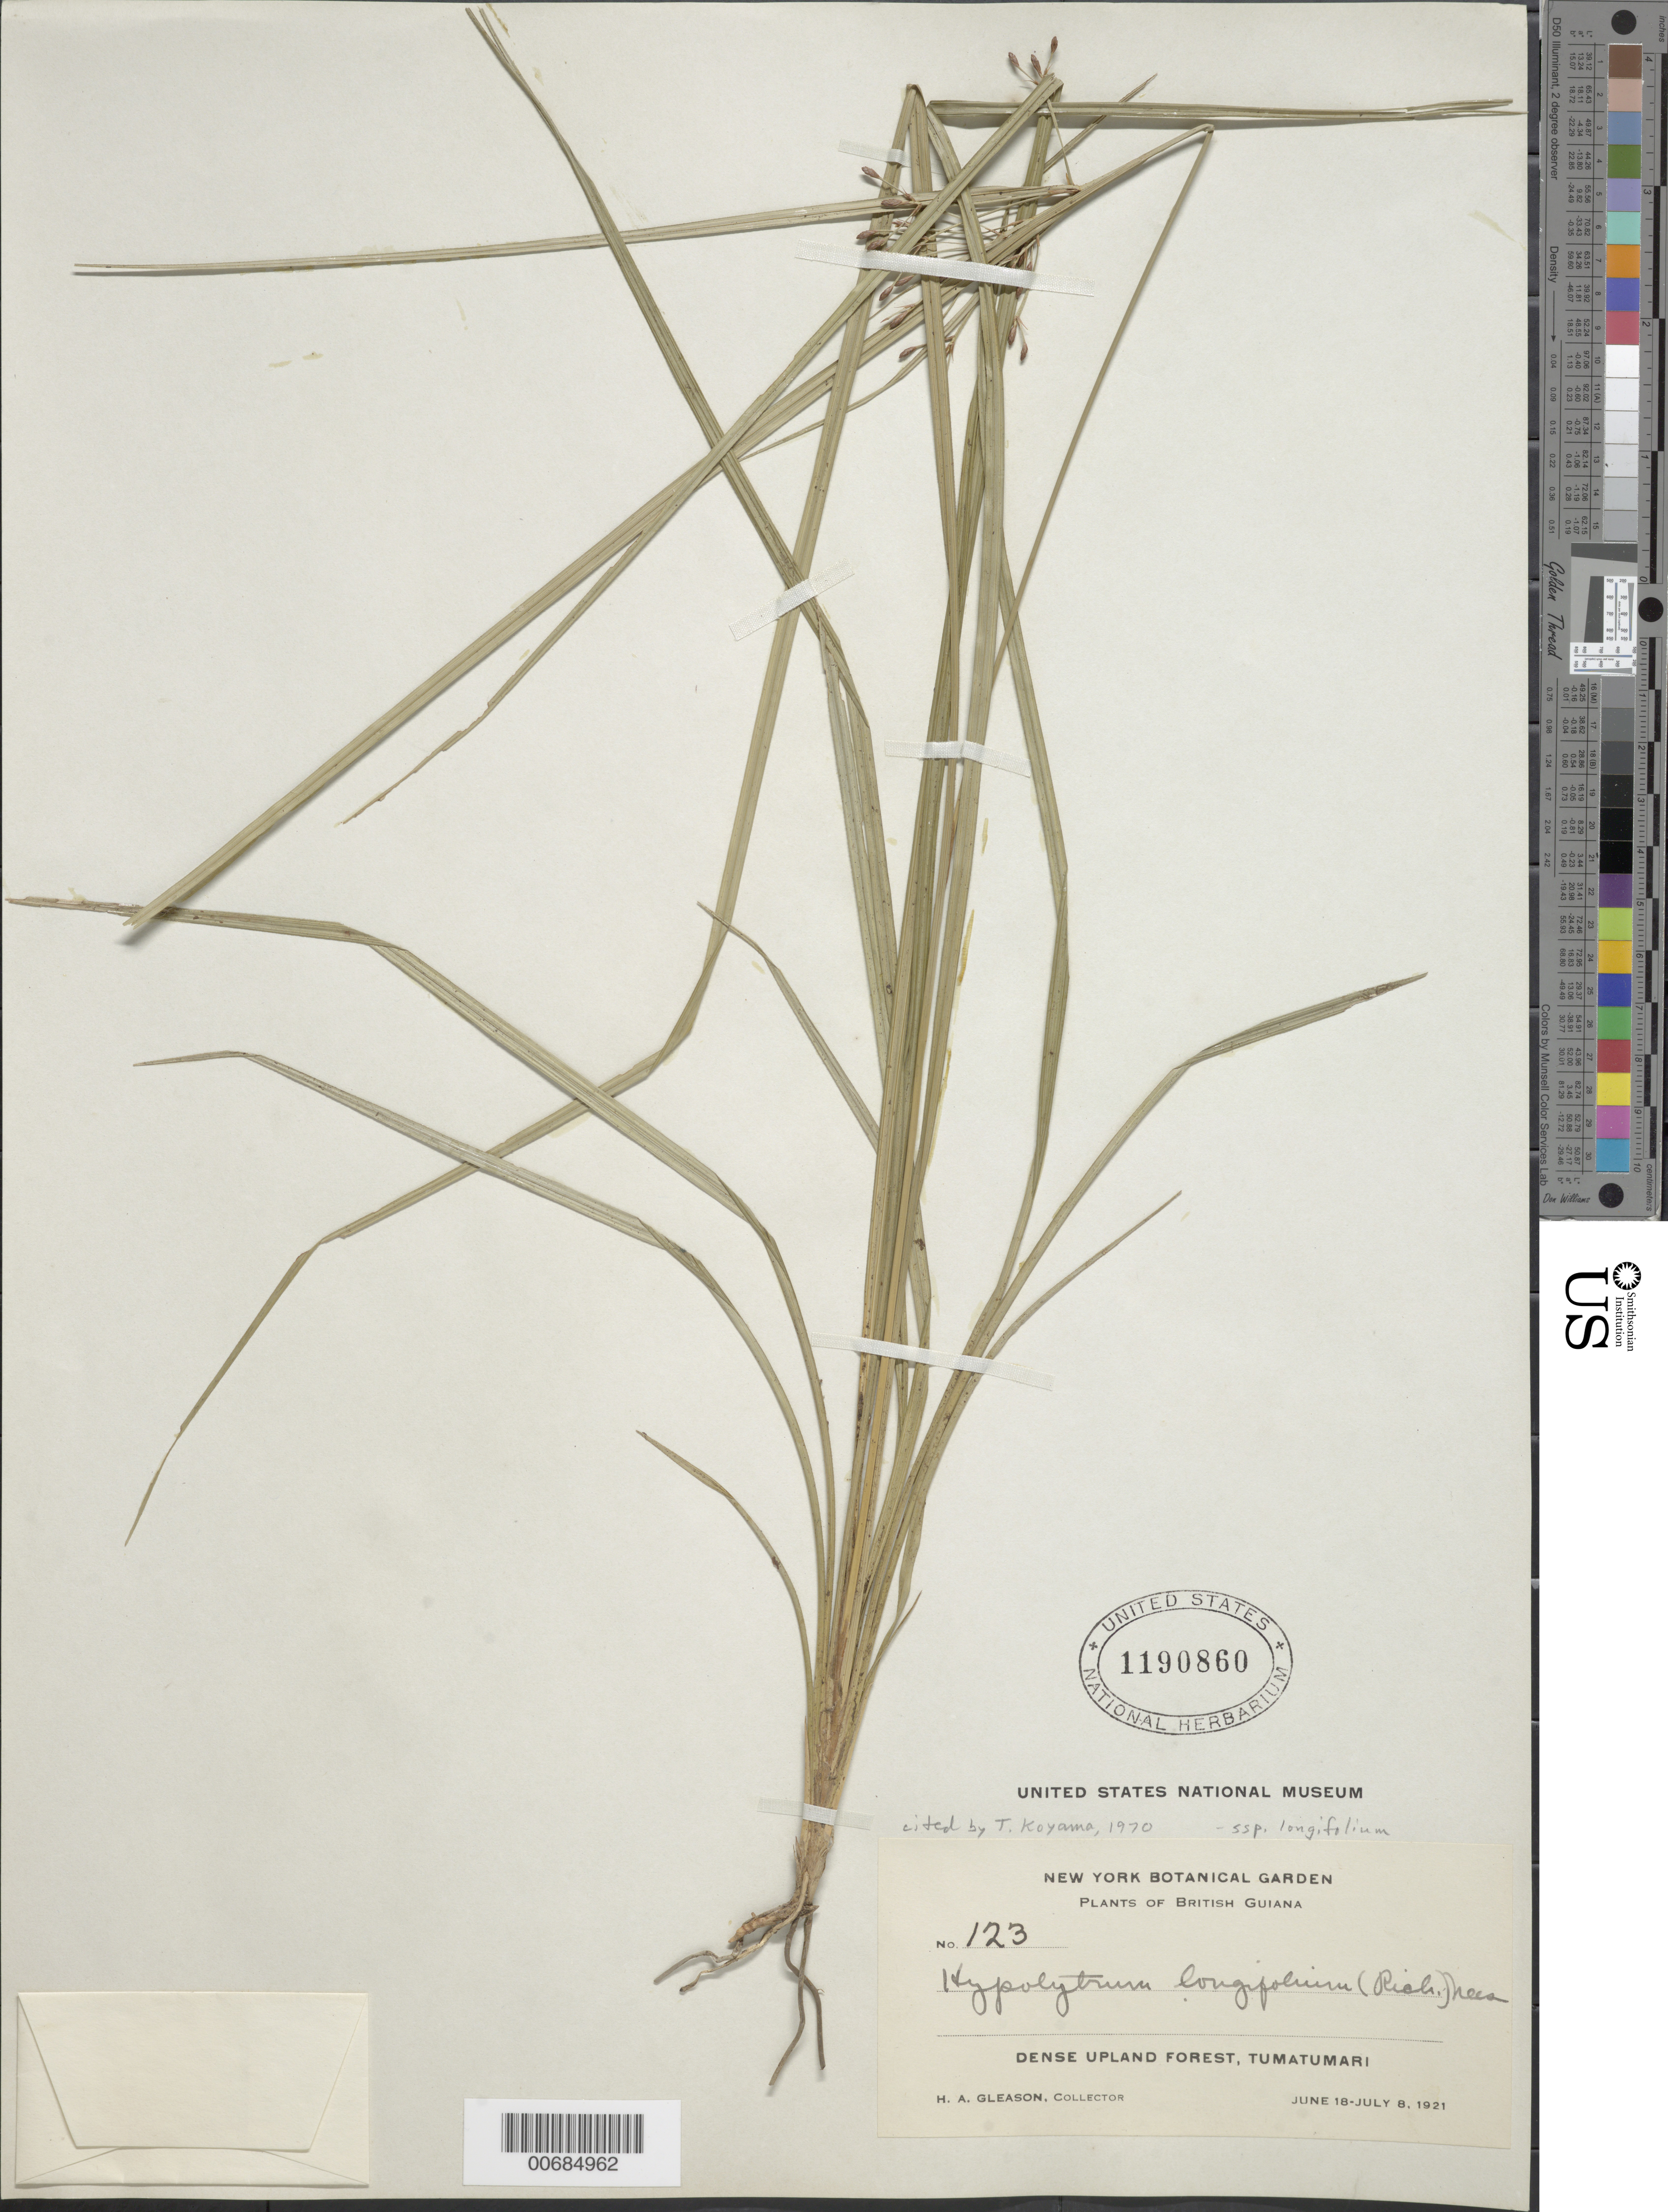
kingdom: Plantae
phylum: Tracheophyta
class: Liliopsida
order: Poales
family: Cyperaceae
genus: Hypolytrum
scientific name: Hypolytrum longifolium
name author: (Rich.) Nees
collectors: H. A. Gleason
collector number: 123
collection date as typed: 18-Jun-21 to 8-Jul-21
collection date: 1921-06-18/1921-07-08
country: Guyana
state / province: Potaro-Siparuni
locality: Tumatumari Village, Potaro R.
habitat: Dense upland forest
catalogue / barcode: US 1190860